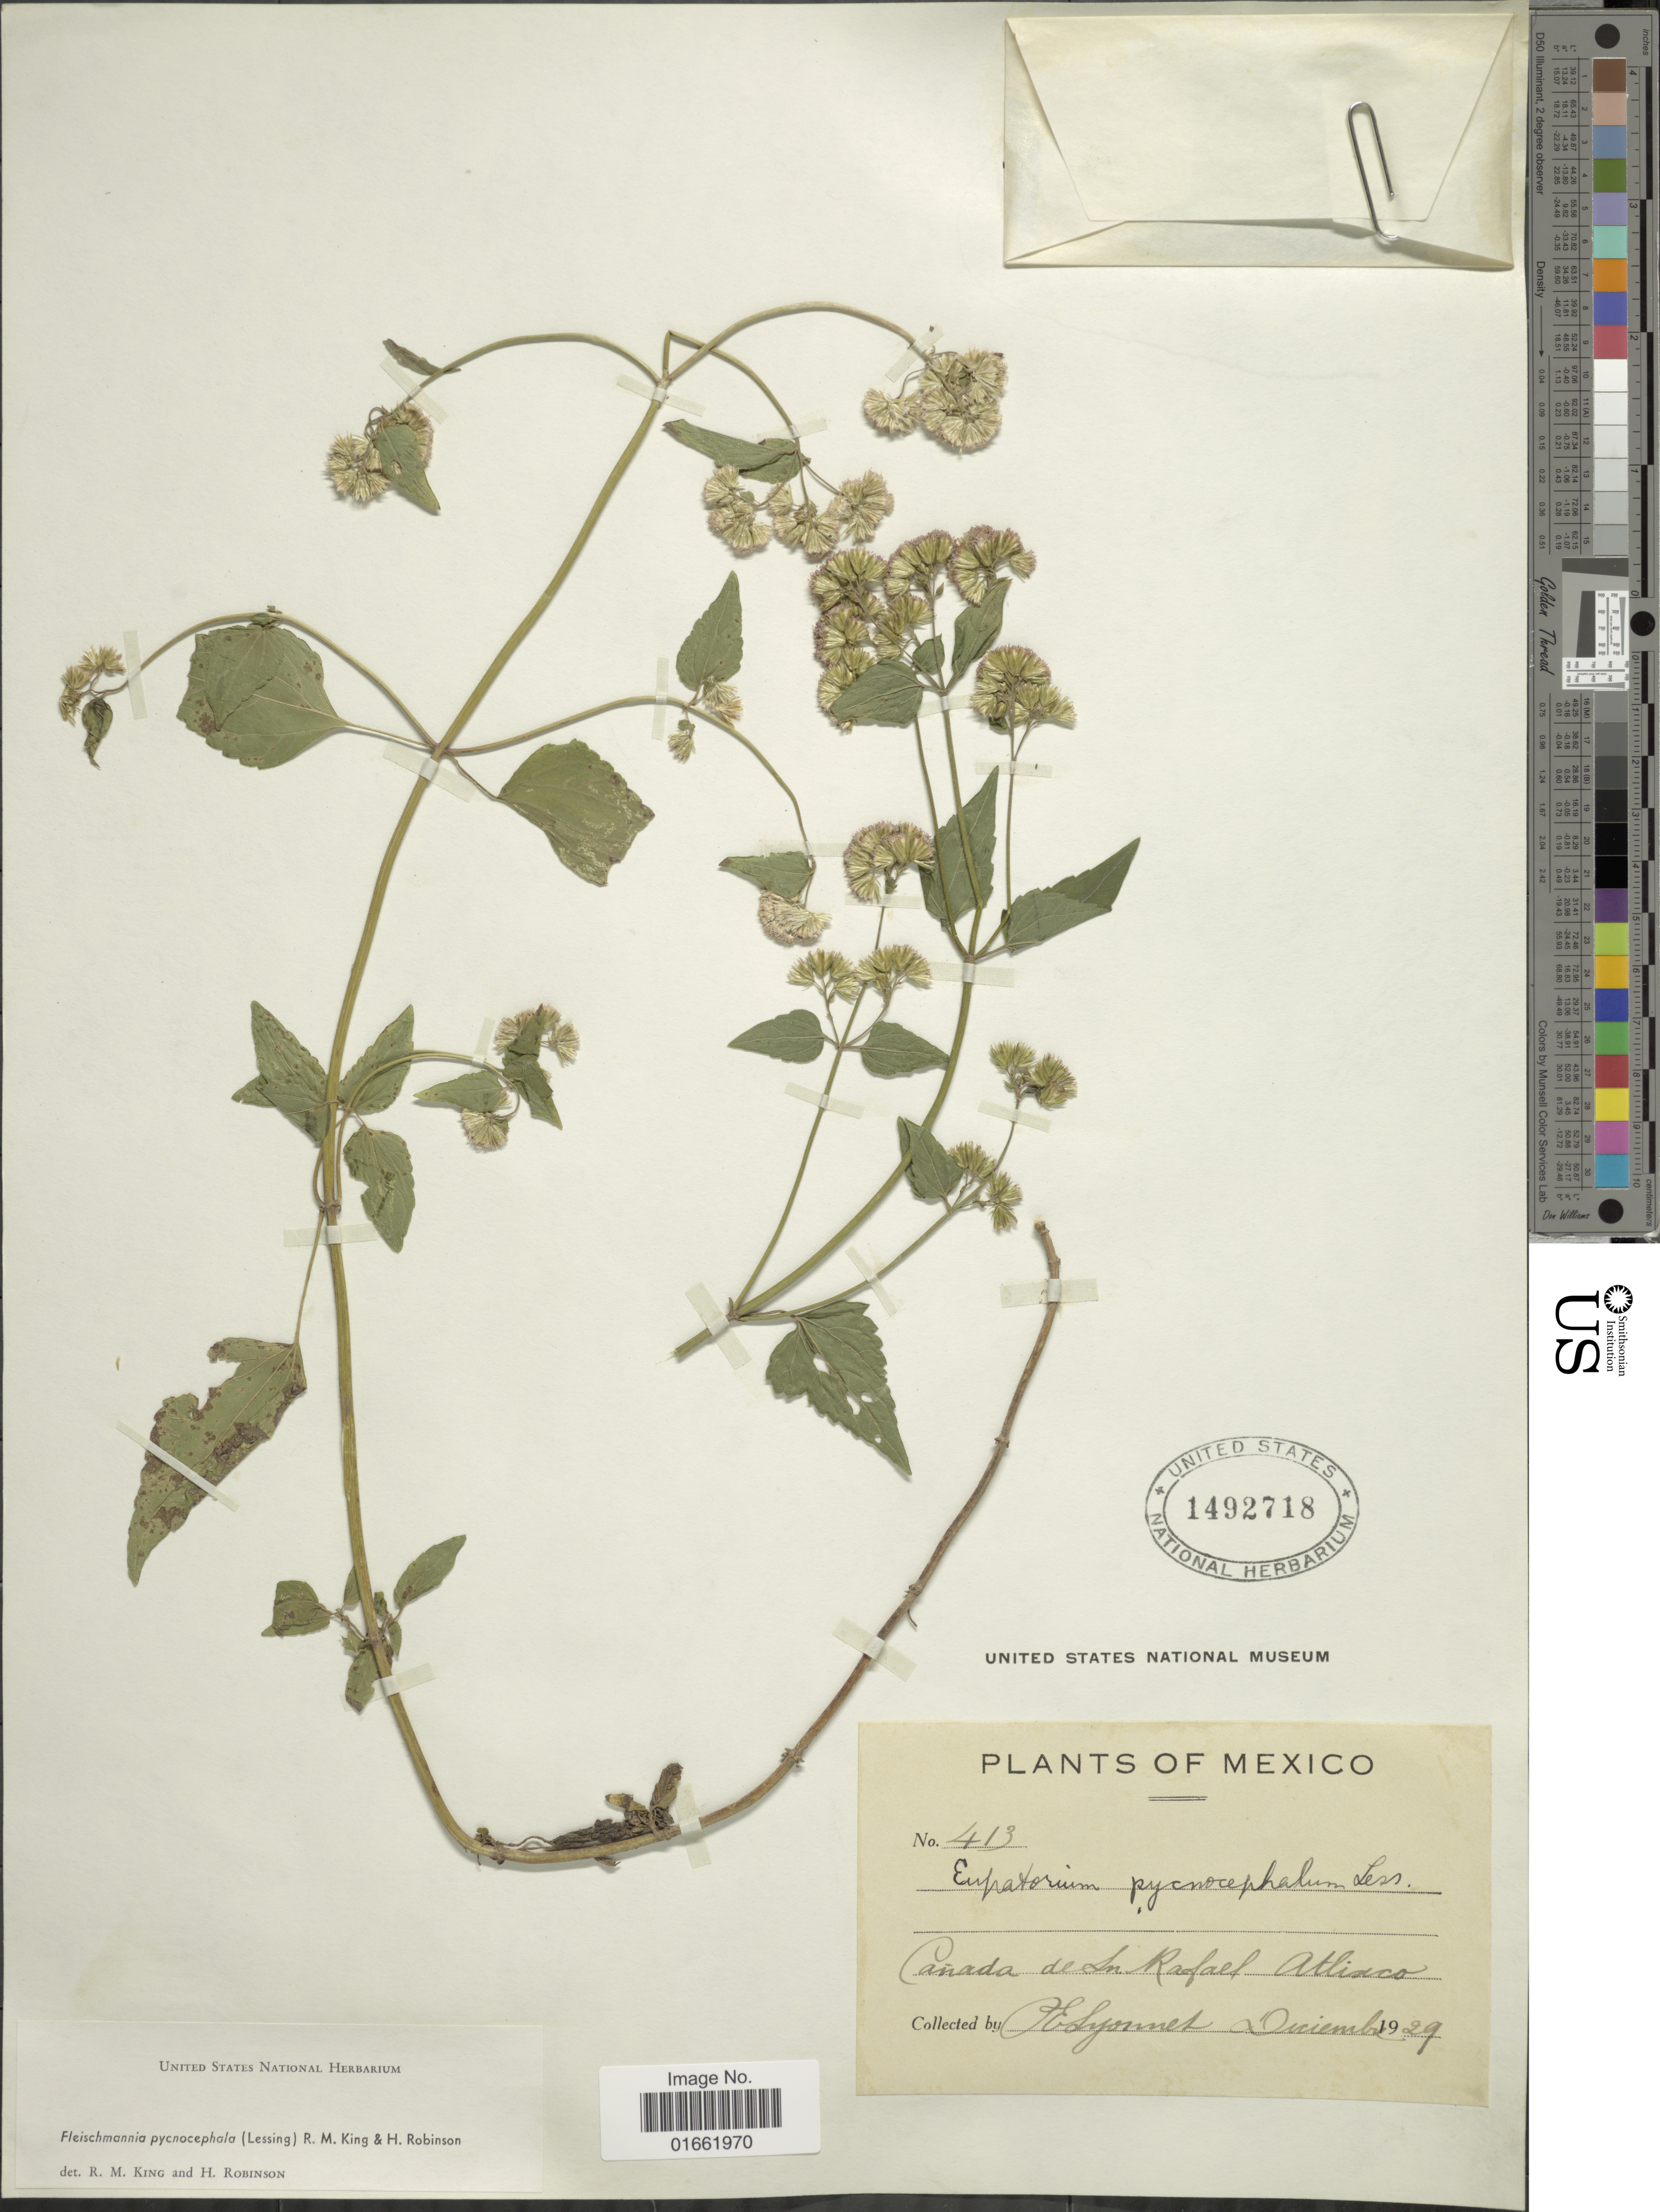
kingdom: Plantae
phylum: Tracheophyta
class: Magnoliopsida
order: Asterales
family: Asteraceae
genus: Fleischmannia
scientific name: Fleischmannia pycnocephala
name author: (Less.) R.M. King & H. Rob.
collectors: P. Lyonnet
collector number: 413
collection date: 1929-12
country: Mexico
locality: Cañada de Sn. Rafael, Atlixco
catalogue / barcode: US 1492718